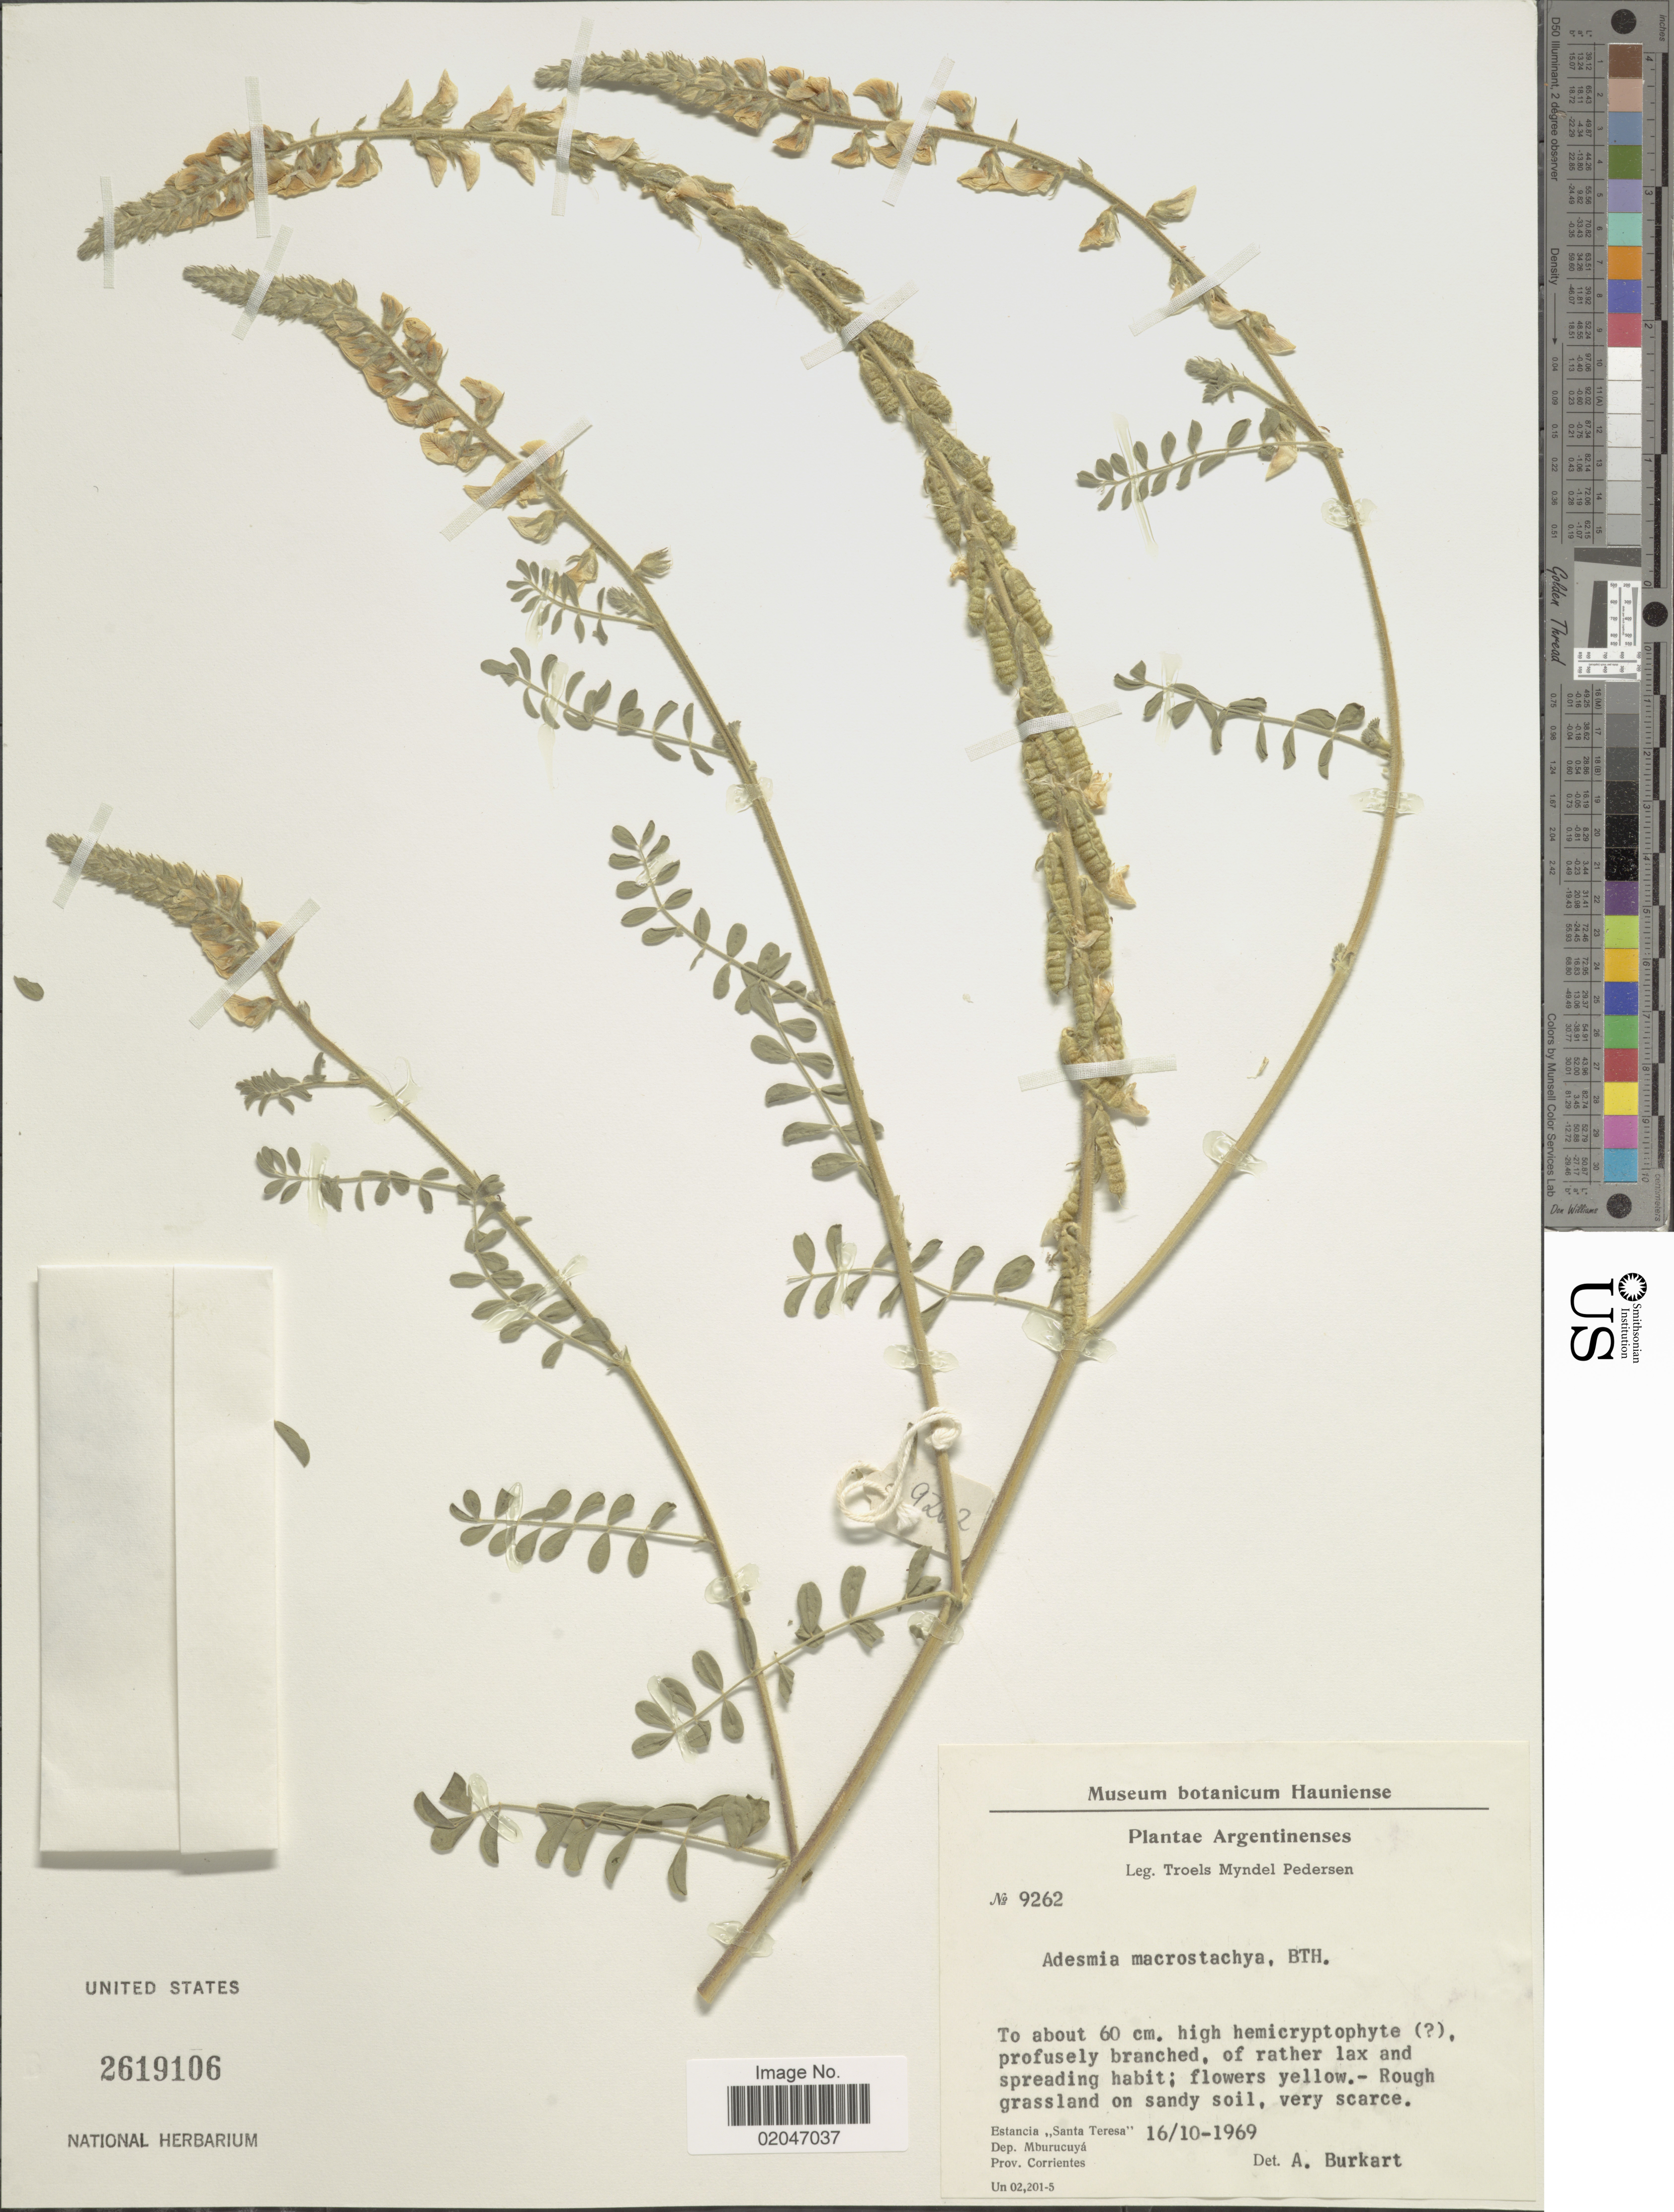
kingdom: Plantae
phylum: Tracheophyta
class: Magnoliopsida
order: Fabales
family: Fabaceae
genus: Adesmia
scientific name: Adesmia macrostachya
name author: Benth.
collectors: T. Pederson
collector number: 9262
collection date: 1969-10-16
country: Argentina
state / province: Corrientes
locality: Estancia "Santa Teresa", Dep. Mburucuya.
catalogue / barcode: US 2619106